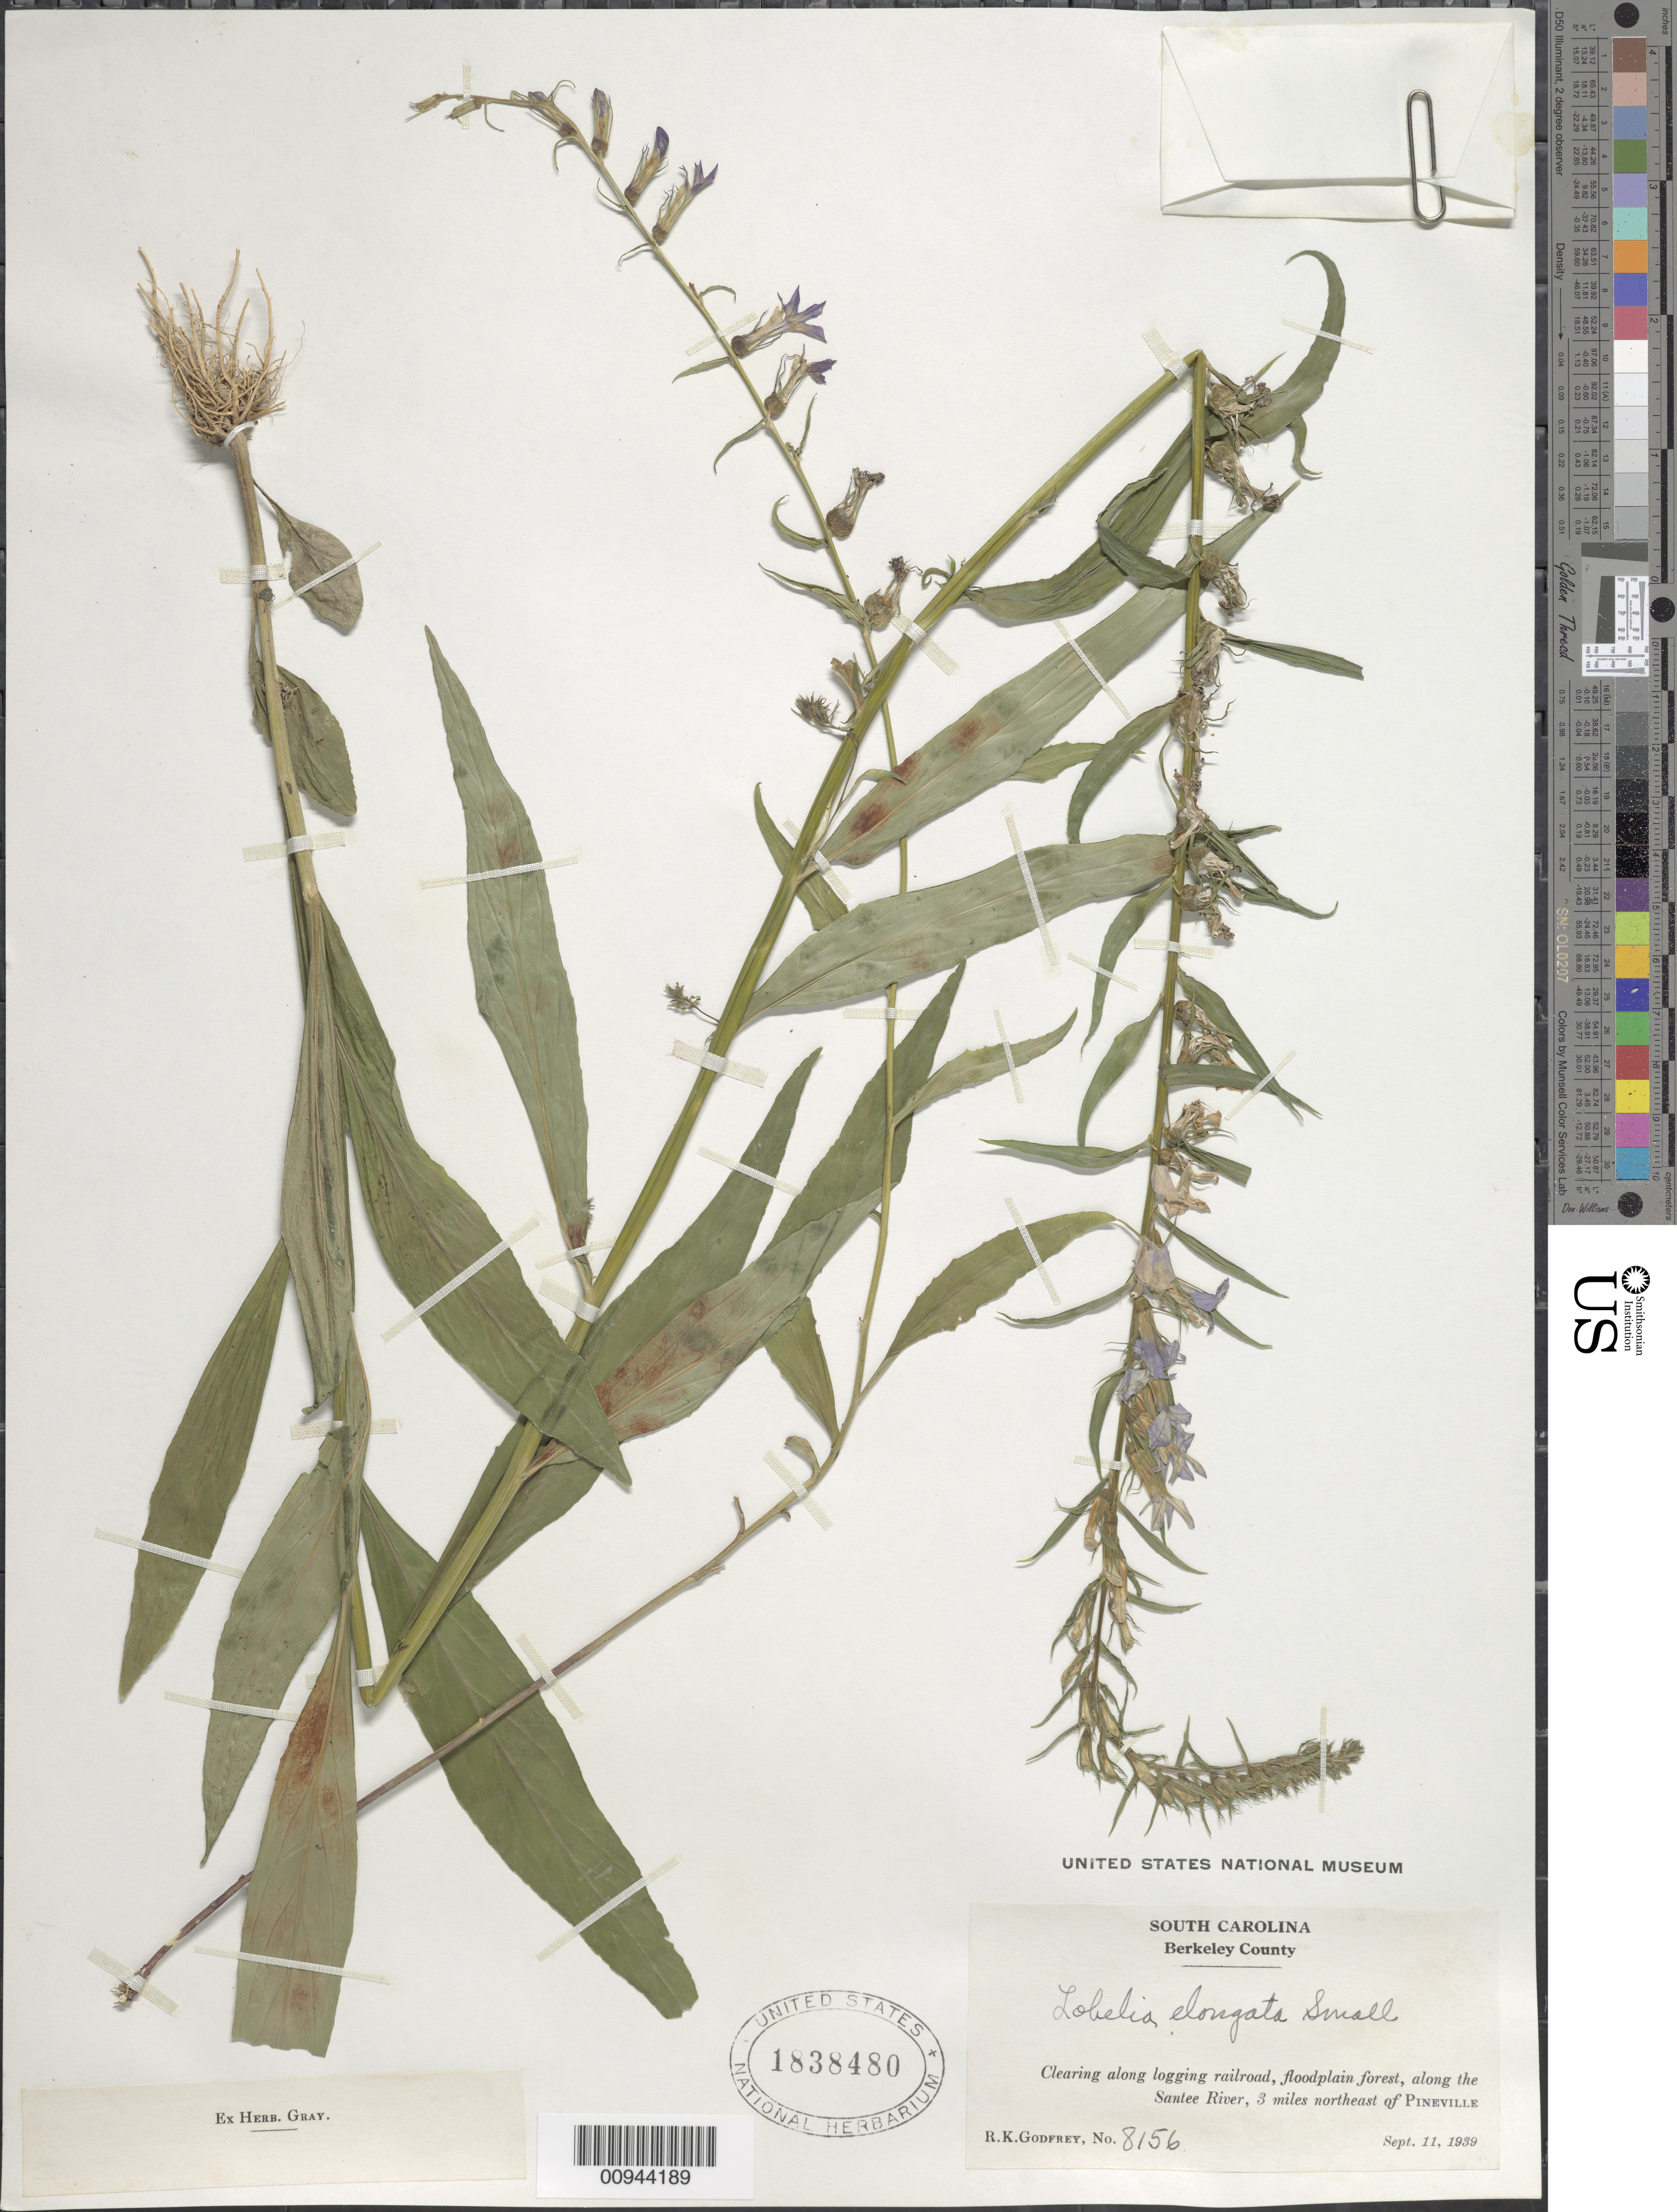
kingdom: Plantae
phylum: Tracheophyta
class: Magnoliopsida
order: Asterales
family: Campanulaceae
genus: Lobelia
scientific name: Lobelia elongata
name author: Small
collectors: R. K. Godfrey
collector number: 8156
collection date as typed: Sept. 11, 1939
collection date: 1939-09-11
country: United States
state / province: South Carolina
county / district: Berkeley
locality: Along the Santee River, 3 miles northeast of Pineville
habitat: clearing along logging railroad, floodplain forest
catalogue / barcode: US 1838480